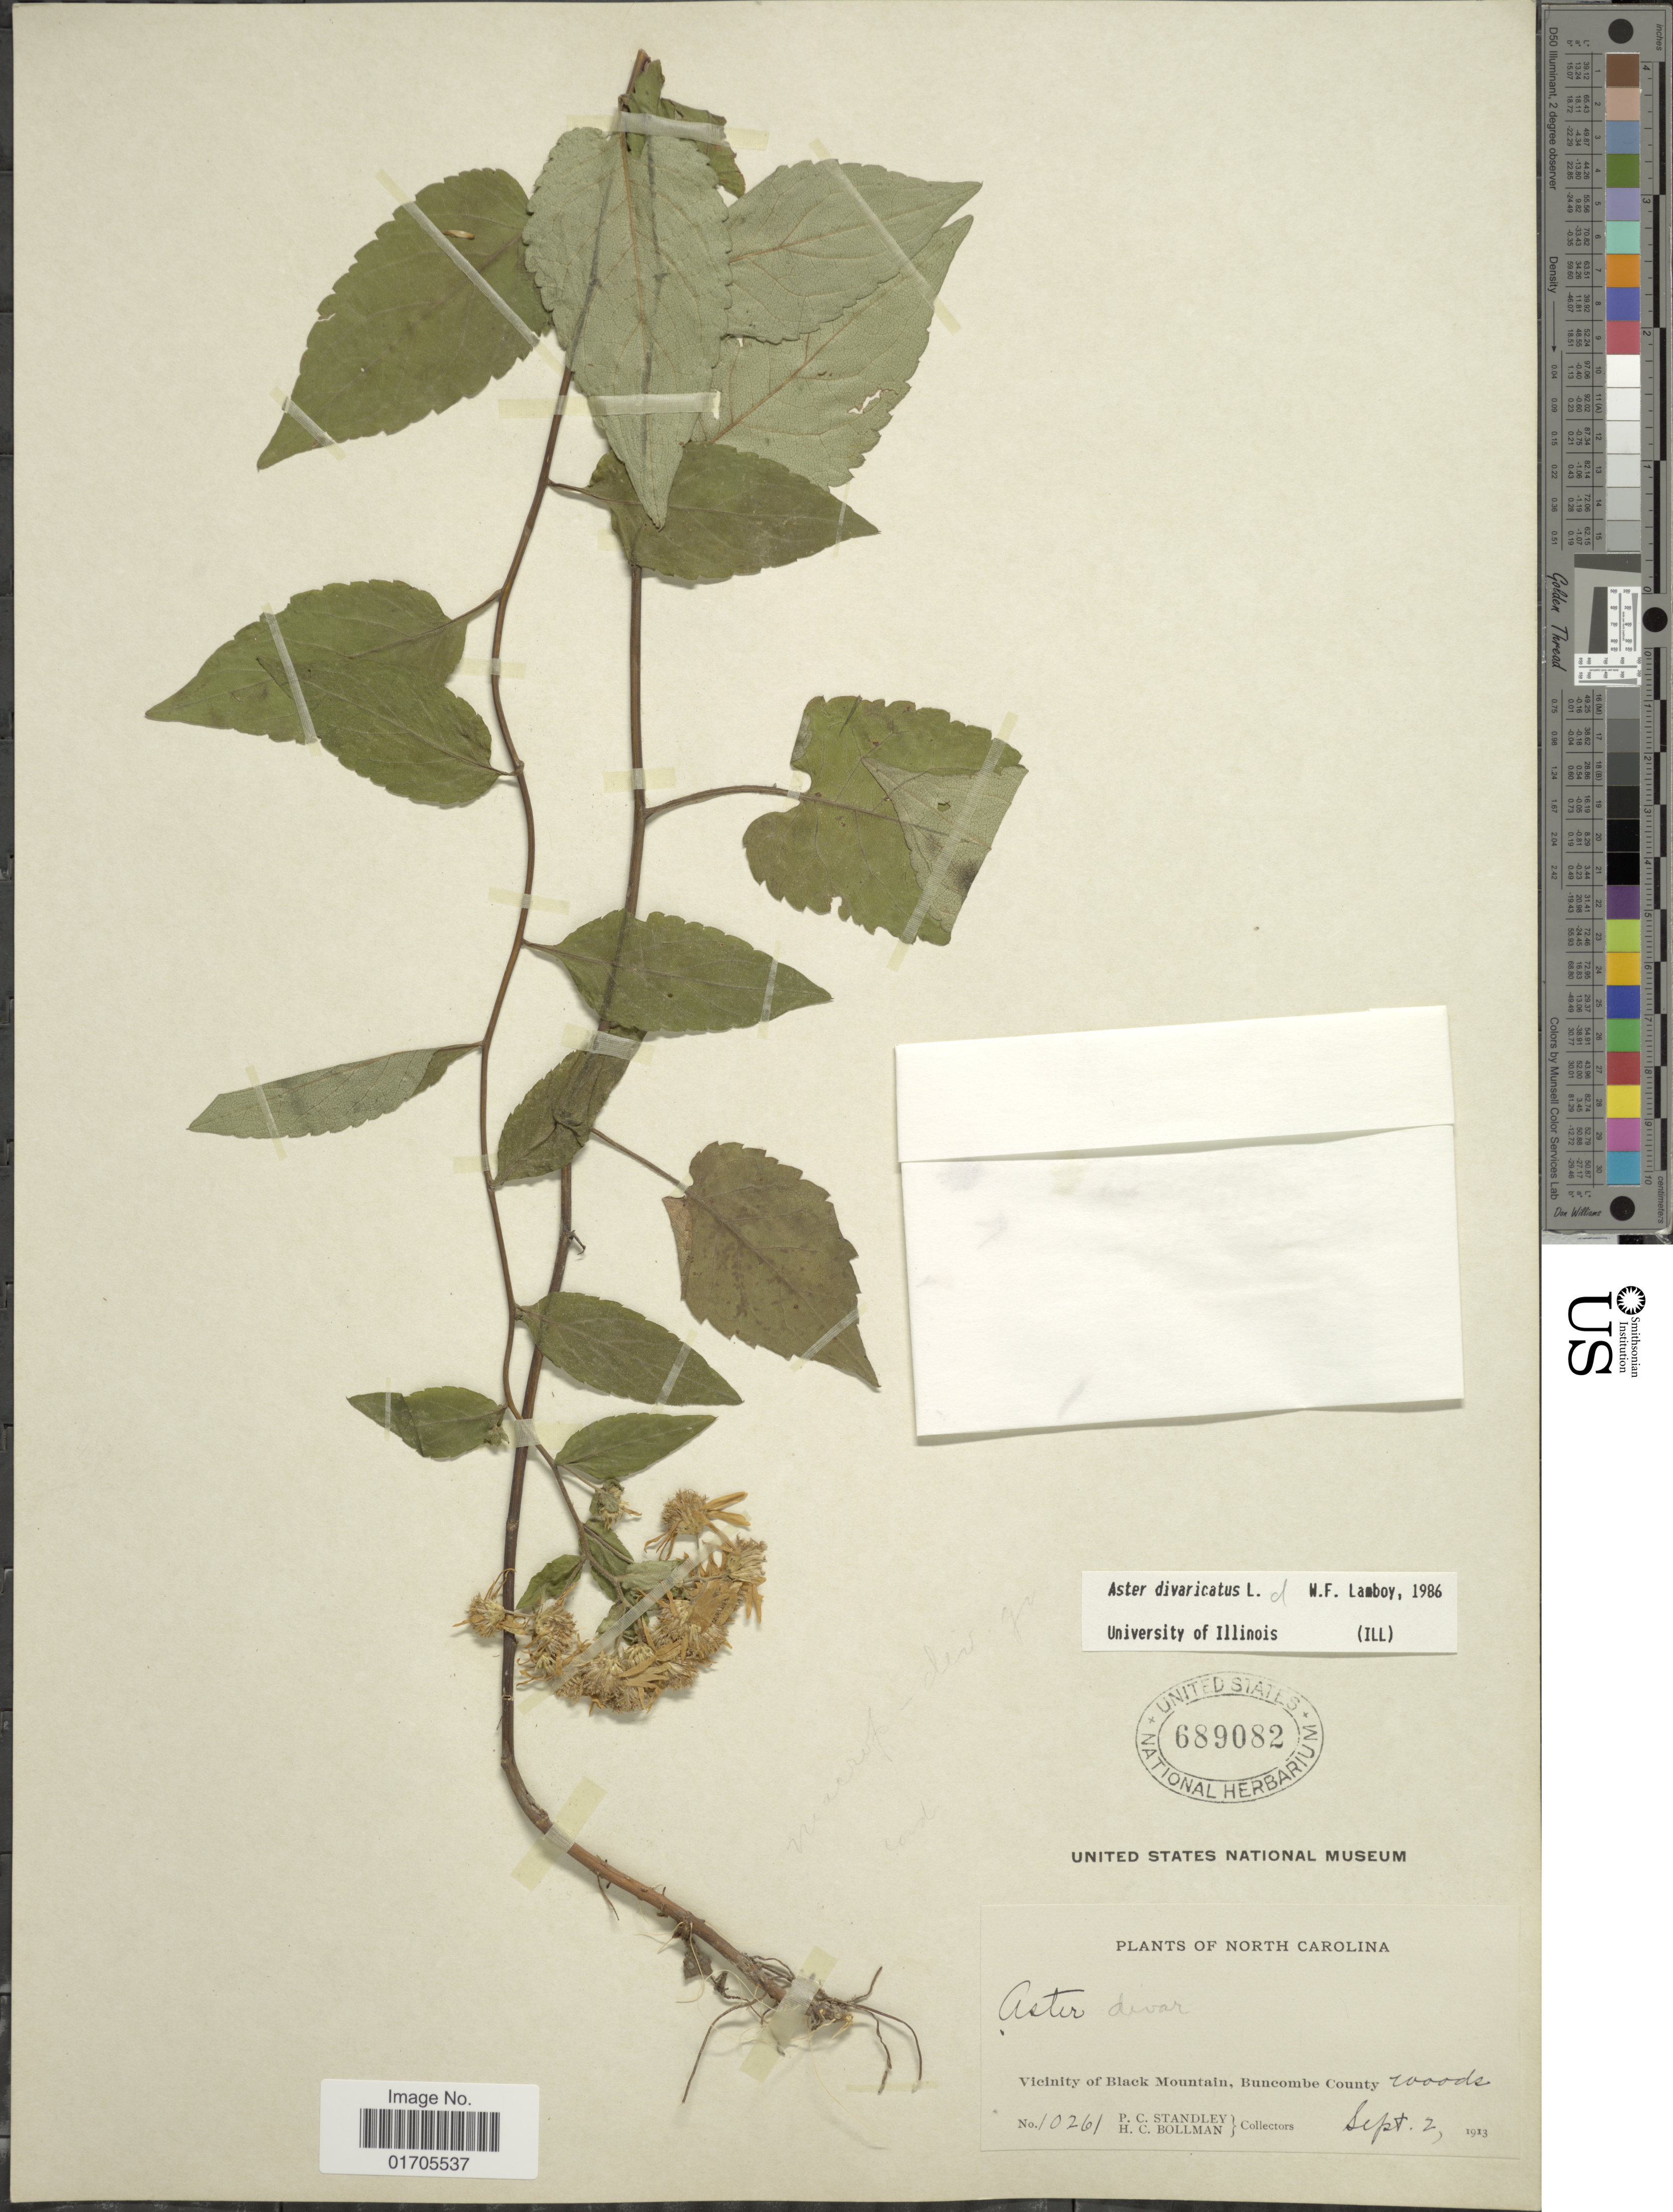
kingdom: Plantae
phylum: Tracheophyta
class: Magnoliopsida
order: Asterales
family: Asteraceae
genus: Eurybia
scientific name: Eurybia divaricata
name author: (L.) G.L. Nesom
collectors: P. C. Standley & H. C. Bollman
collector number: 10261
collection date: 1913-09-02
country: United States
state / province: North Carolina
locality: North Carolina. Vicinity of Black Mountain, Buncombe County woods.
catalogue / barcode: US 689082